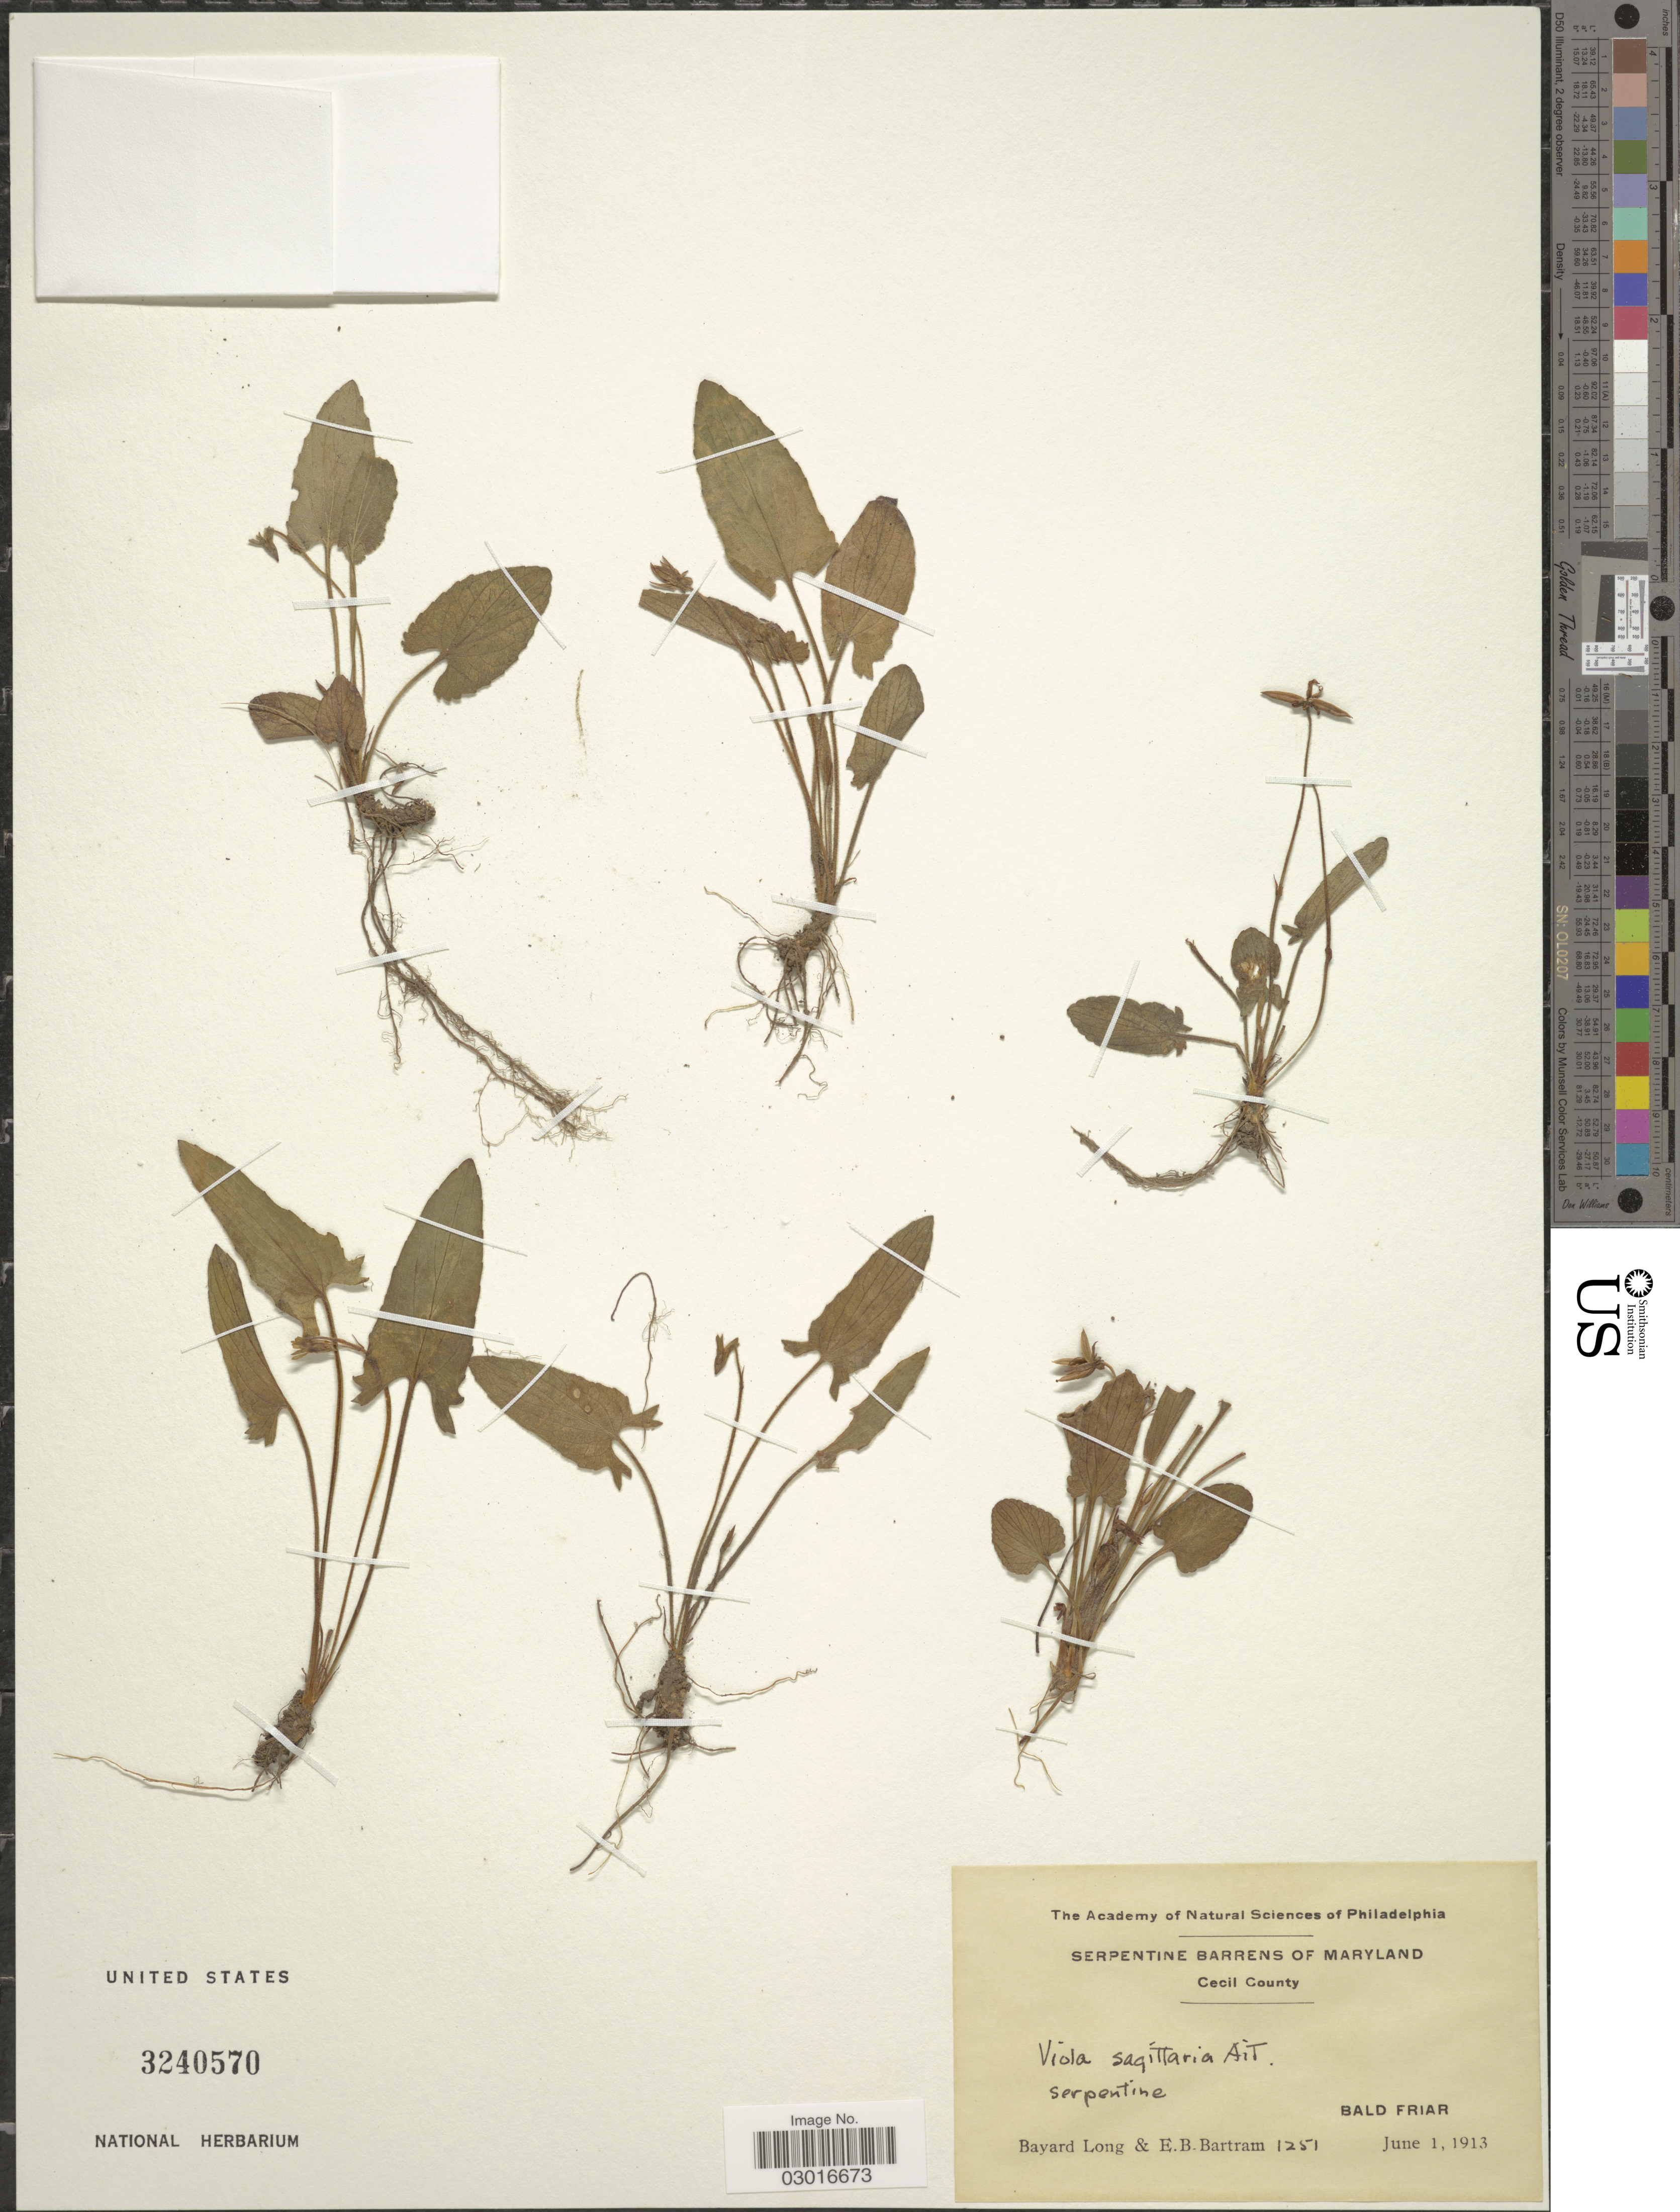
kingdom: Plantae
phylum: Tracheophyta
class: Magnoliopsida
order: Malpighiales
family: Violaceae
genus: Viola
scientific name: Viola sagittata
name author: Aiton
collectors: B. Long & E. B. Bartram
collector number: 1251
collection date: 1913-06-01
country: United States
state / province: Maryland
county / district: Cecil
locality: Serpentine Barrens of Maryland. Cecil County. Bald Friar.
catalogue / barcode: US 3240570